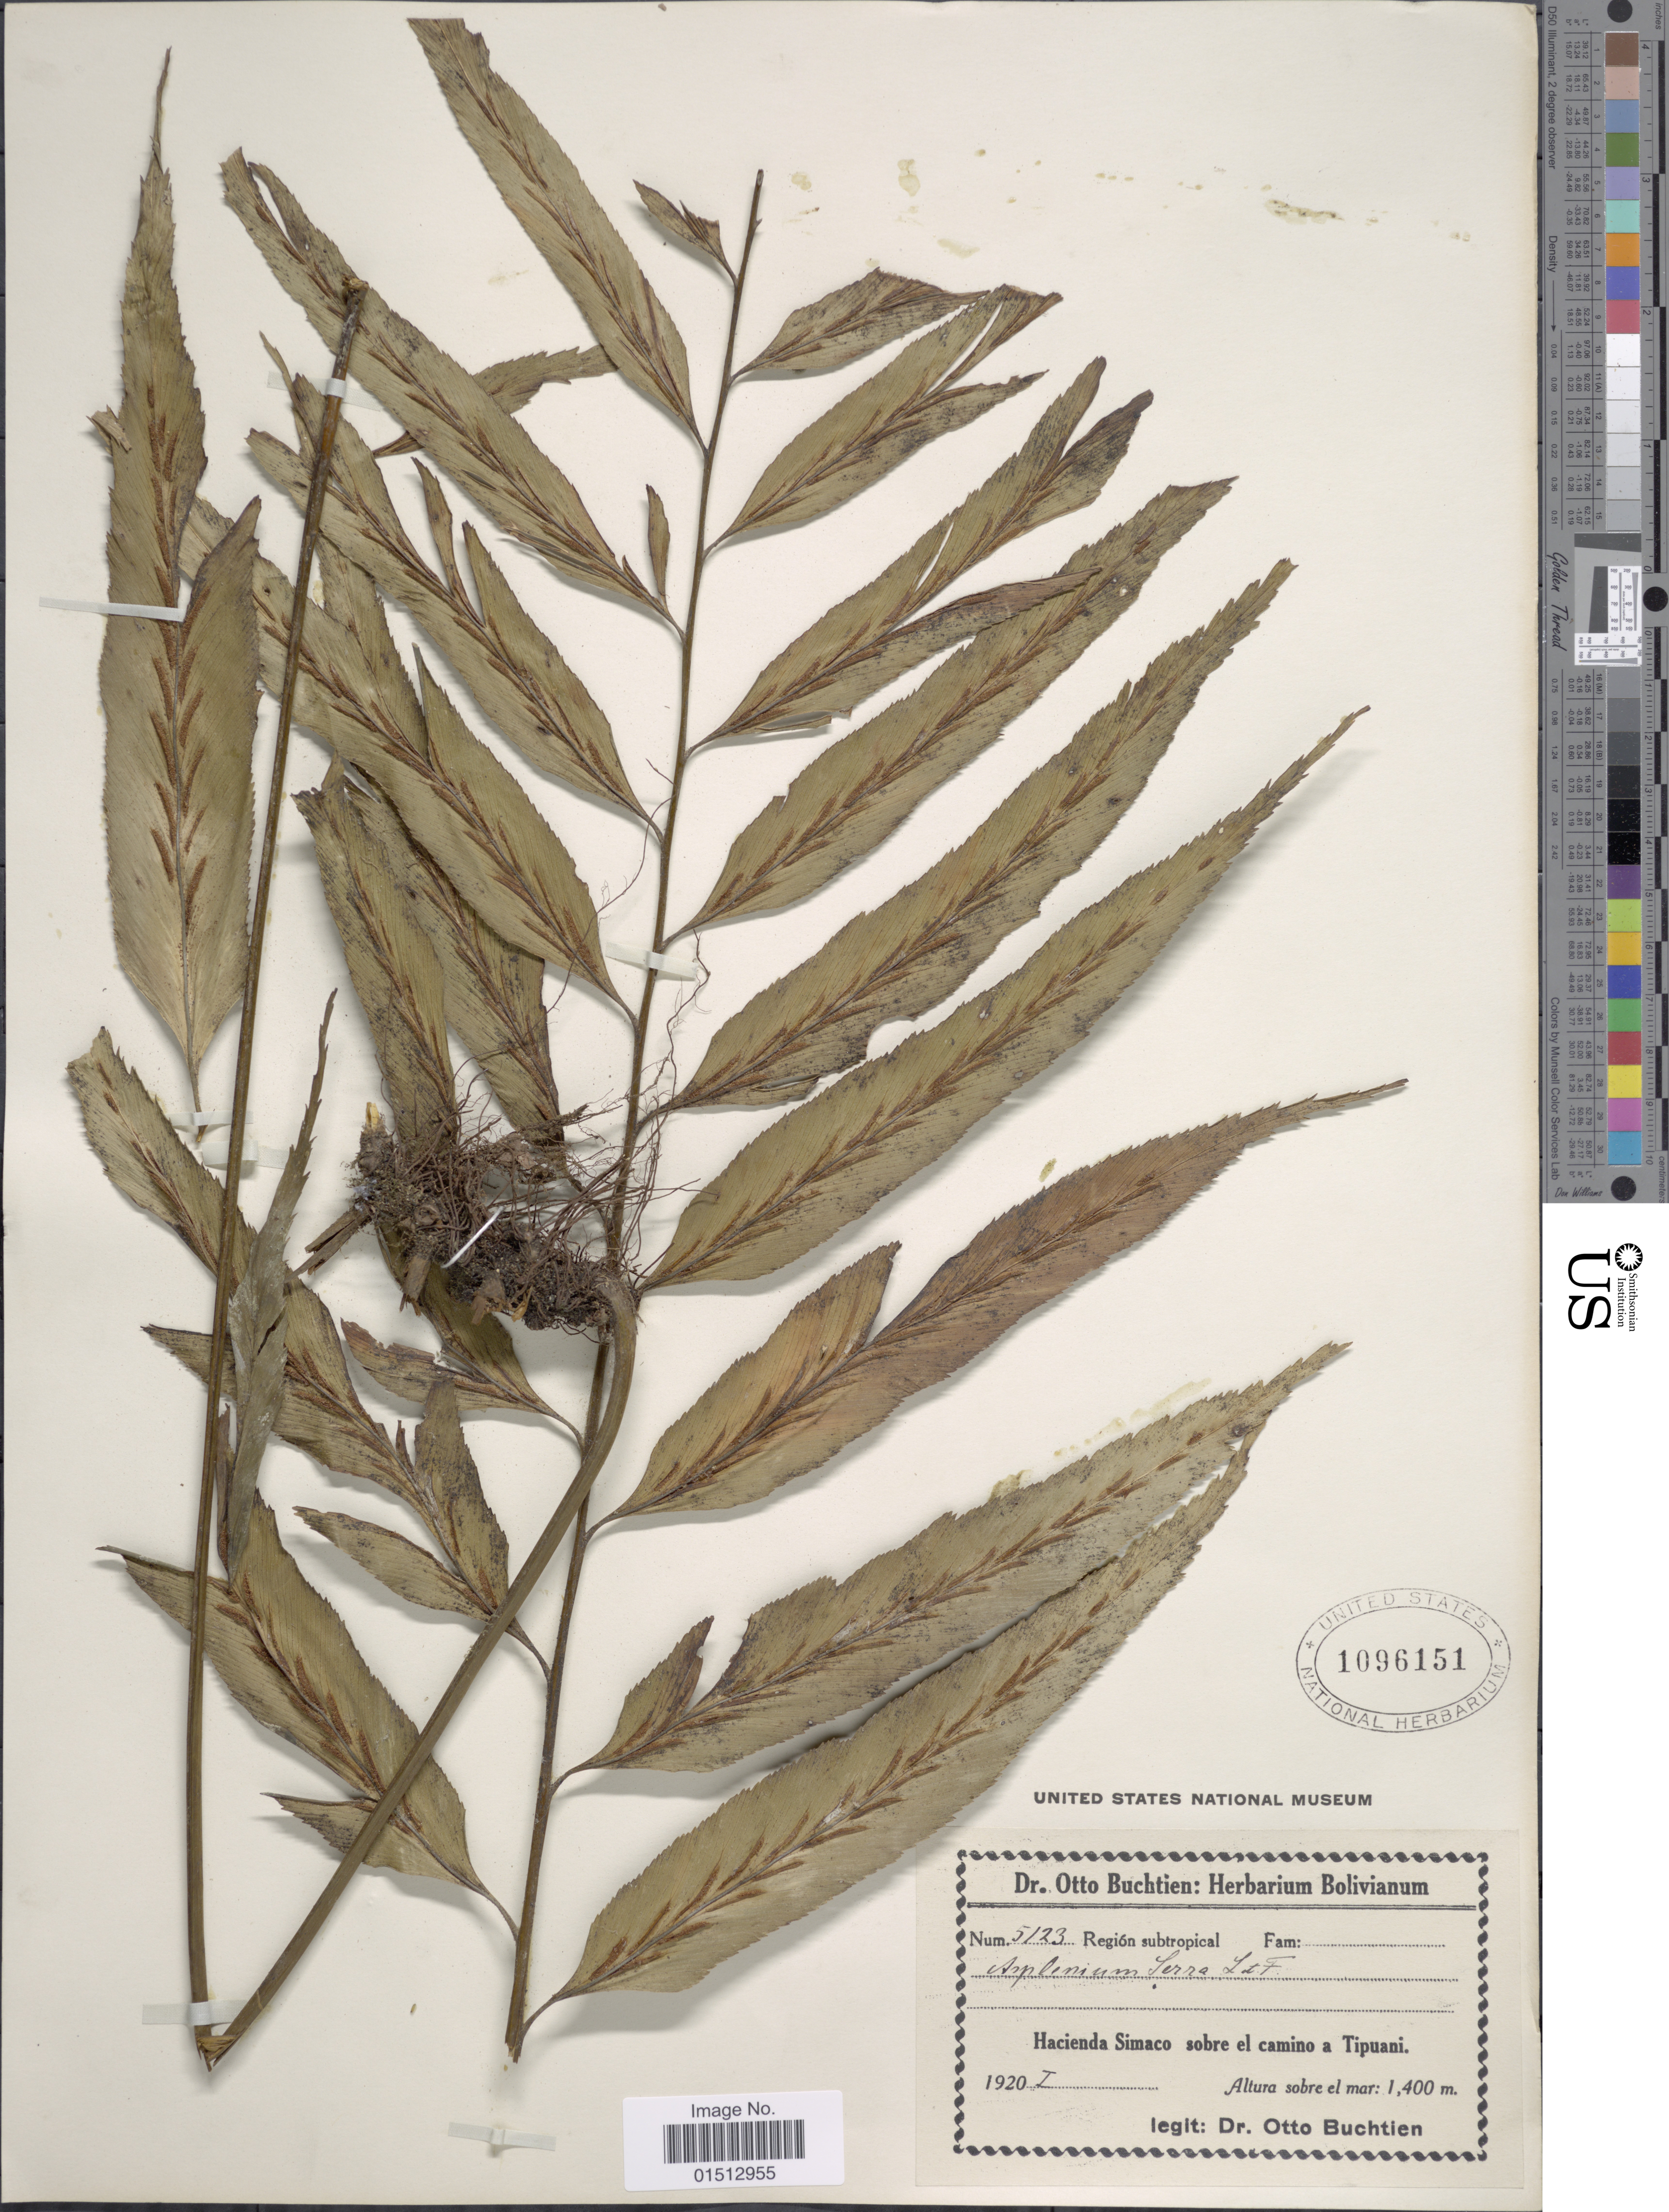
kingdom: Plantae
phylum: Tracheophyta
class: Polypodiopsida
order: Polypodiales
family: Aspleniaceae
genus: Asplenium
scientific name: Asplenium serra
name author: Langsd. & Fisch.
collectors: O. Buchtien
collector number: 5123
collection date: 1920-01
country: Bolivia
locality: Region Subtropical, Hacienda Simaco sobre el camino a Tipuani.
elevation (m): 1400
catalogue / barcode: US 1096151